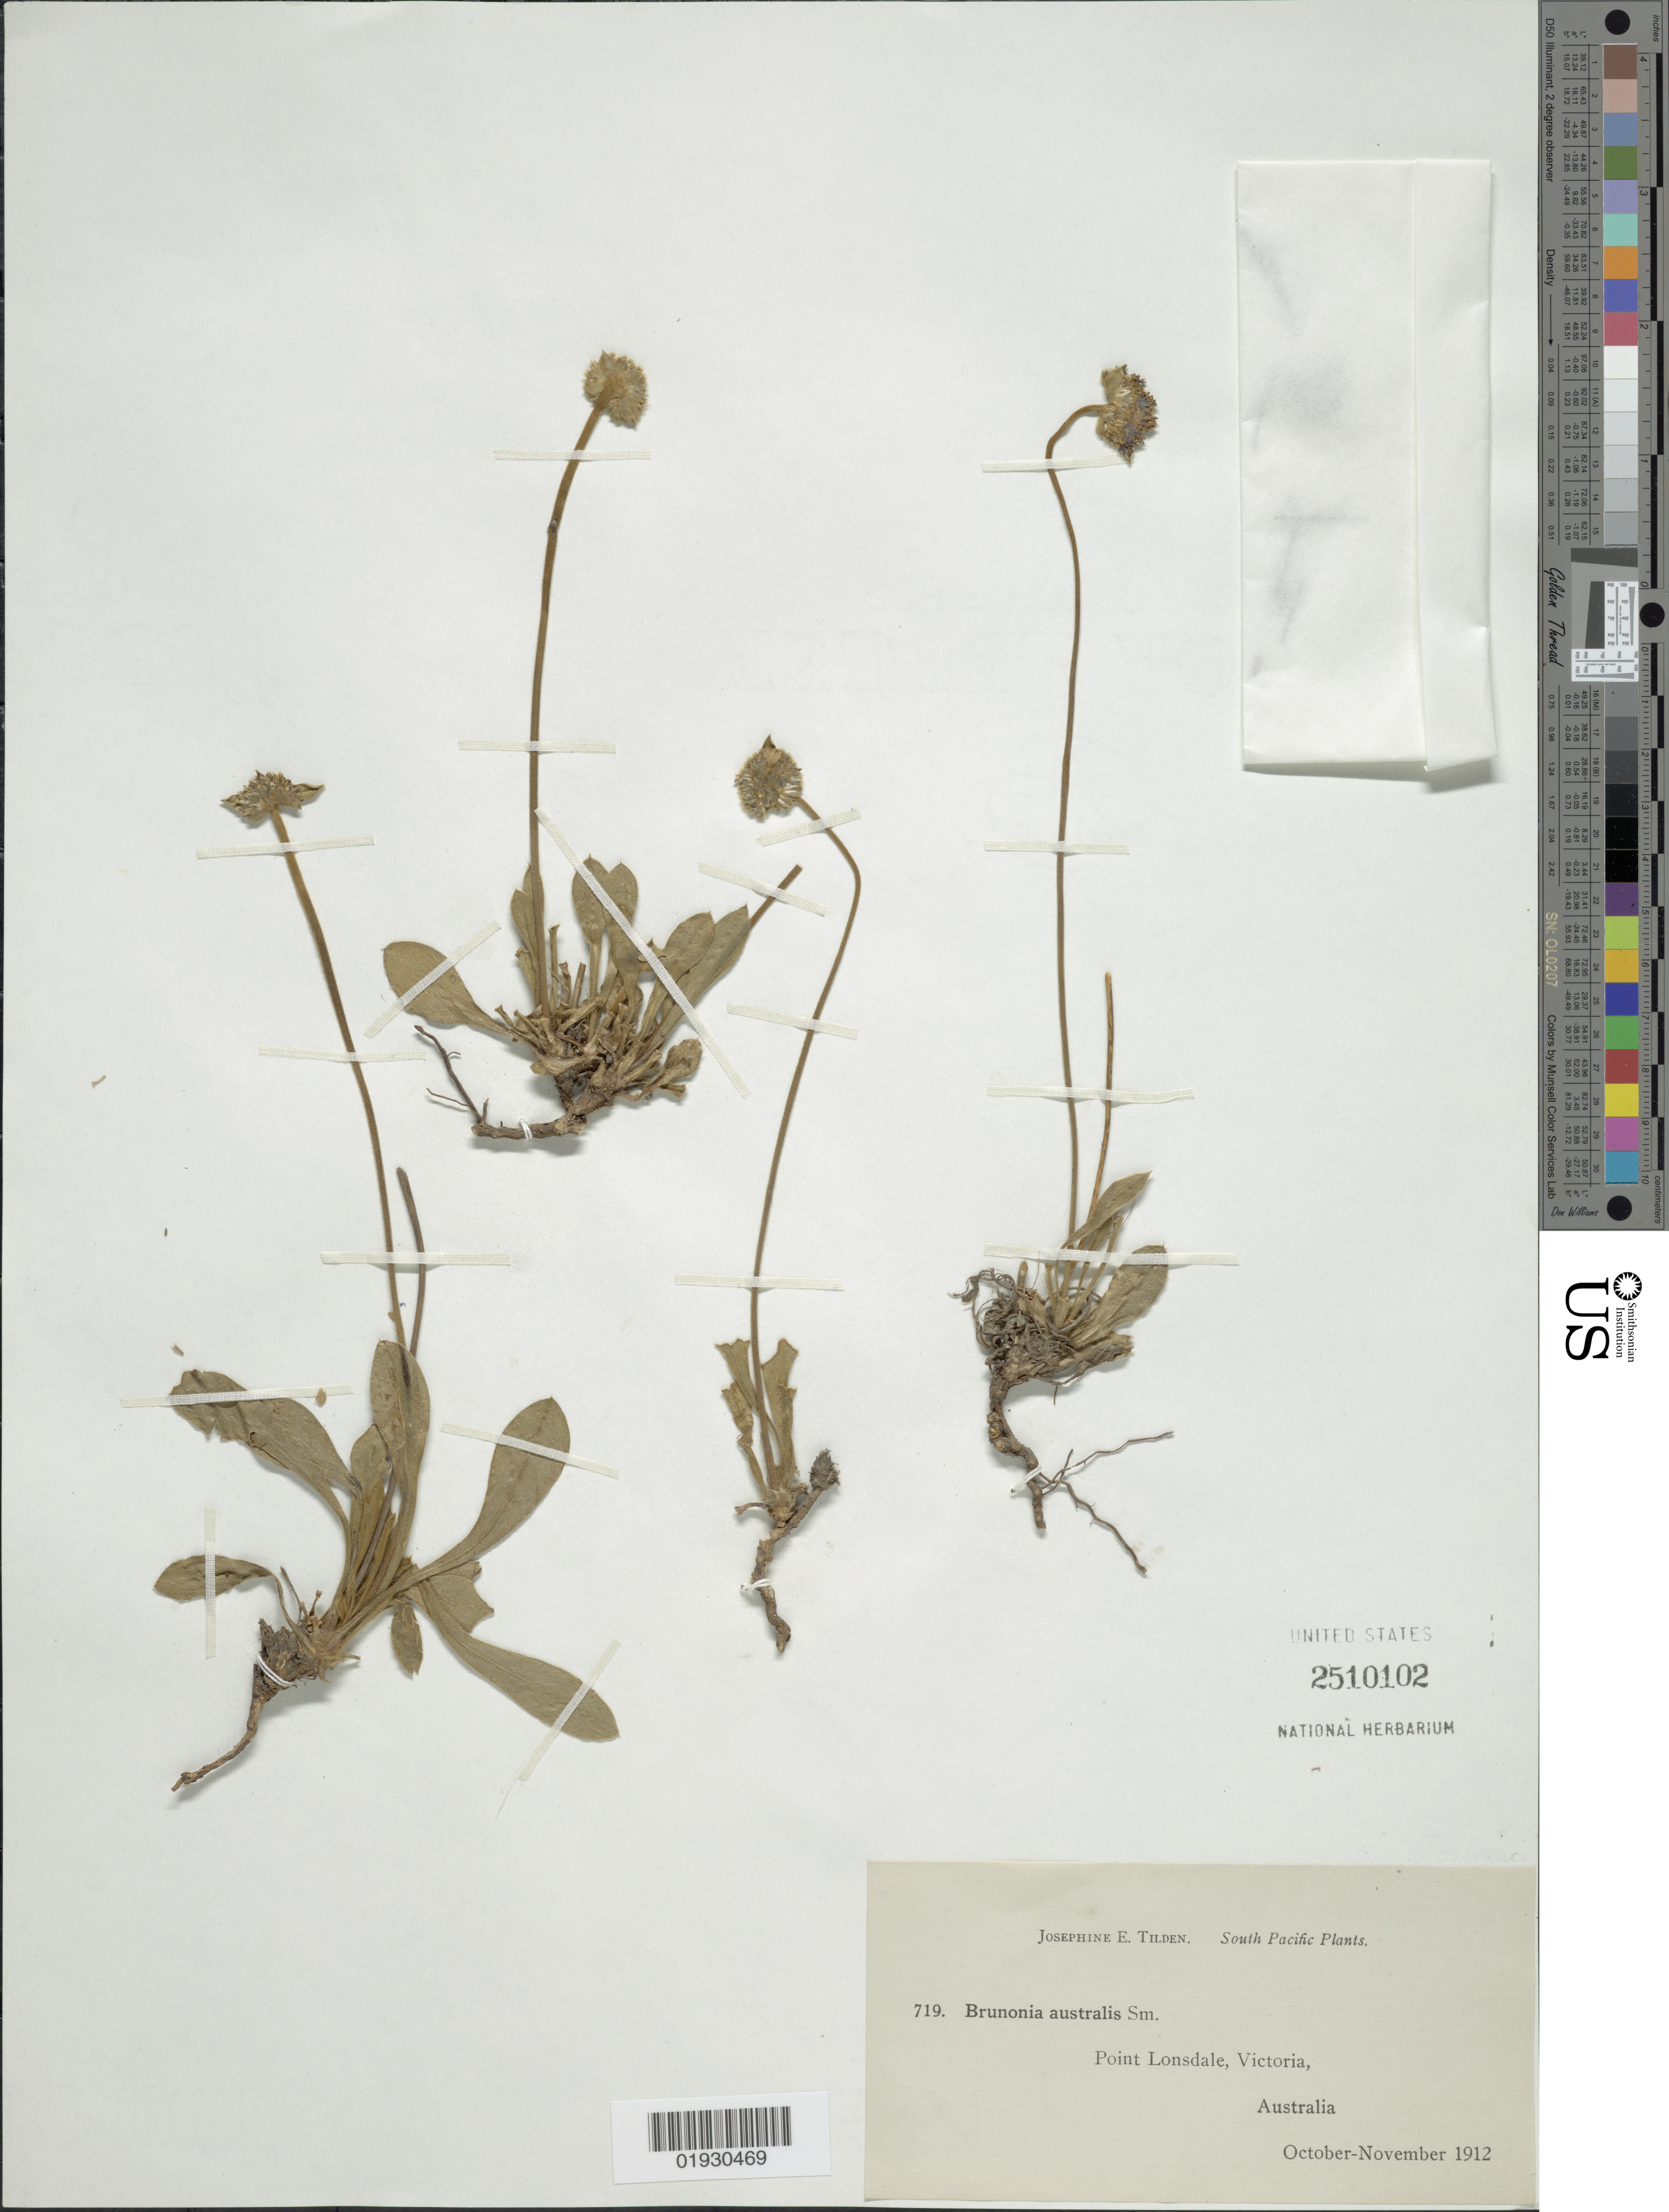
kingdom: Plantae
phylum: Tracheophyta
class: Magnoliopsida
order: Asterales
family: Goodeniaceae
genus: Brunonia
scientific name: Brunonia australis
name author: Sm. ex R. Br.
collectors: J. E. Tilden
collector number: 719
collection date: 1912-10/1912-11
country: Australia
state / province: Victoria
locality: South Pacific Plants. Point Lonsdale, Victoria.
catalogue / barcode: US 2510102